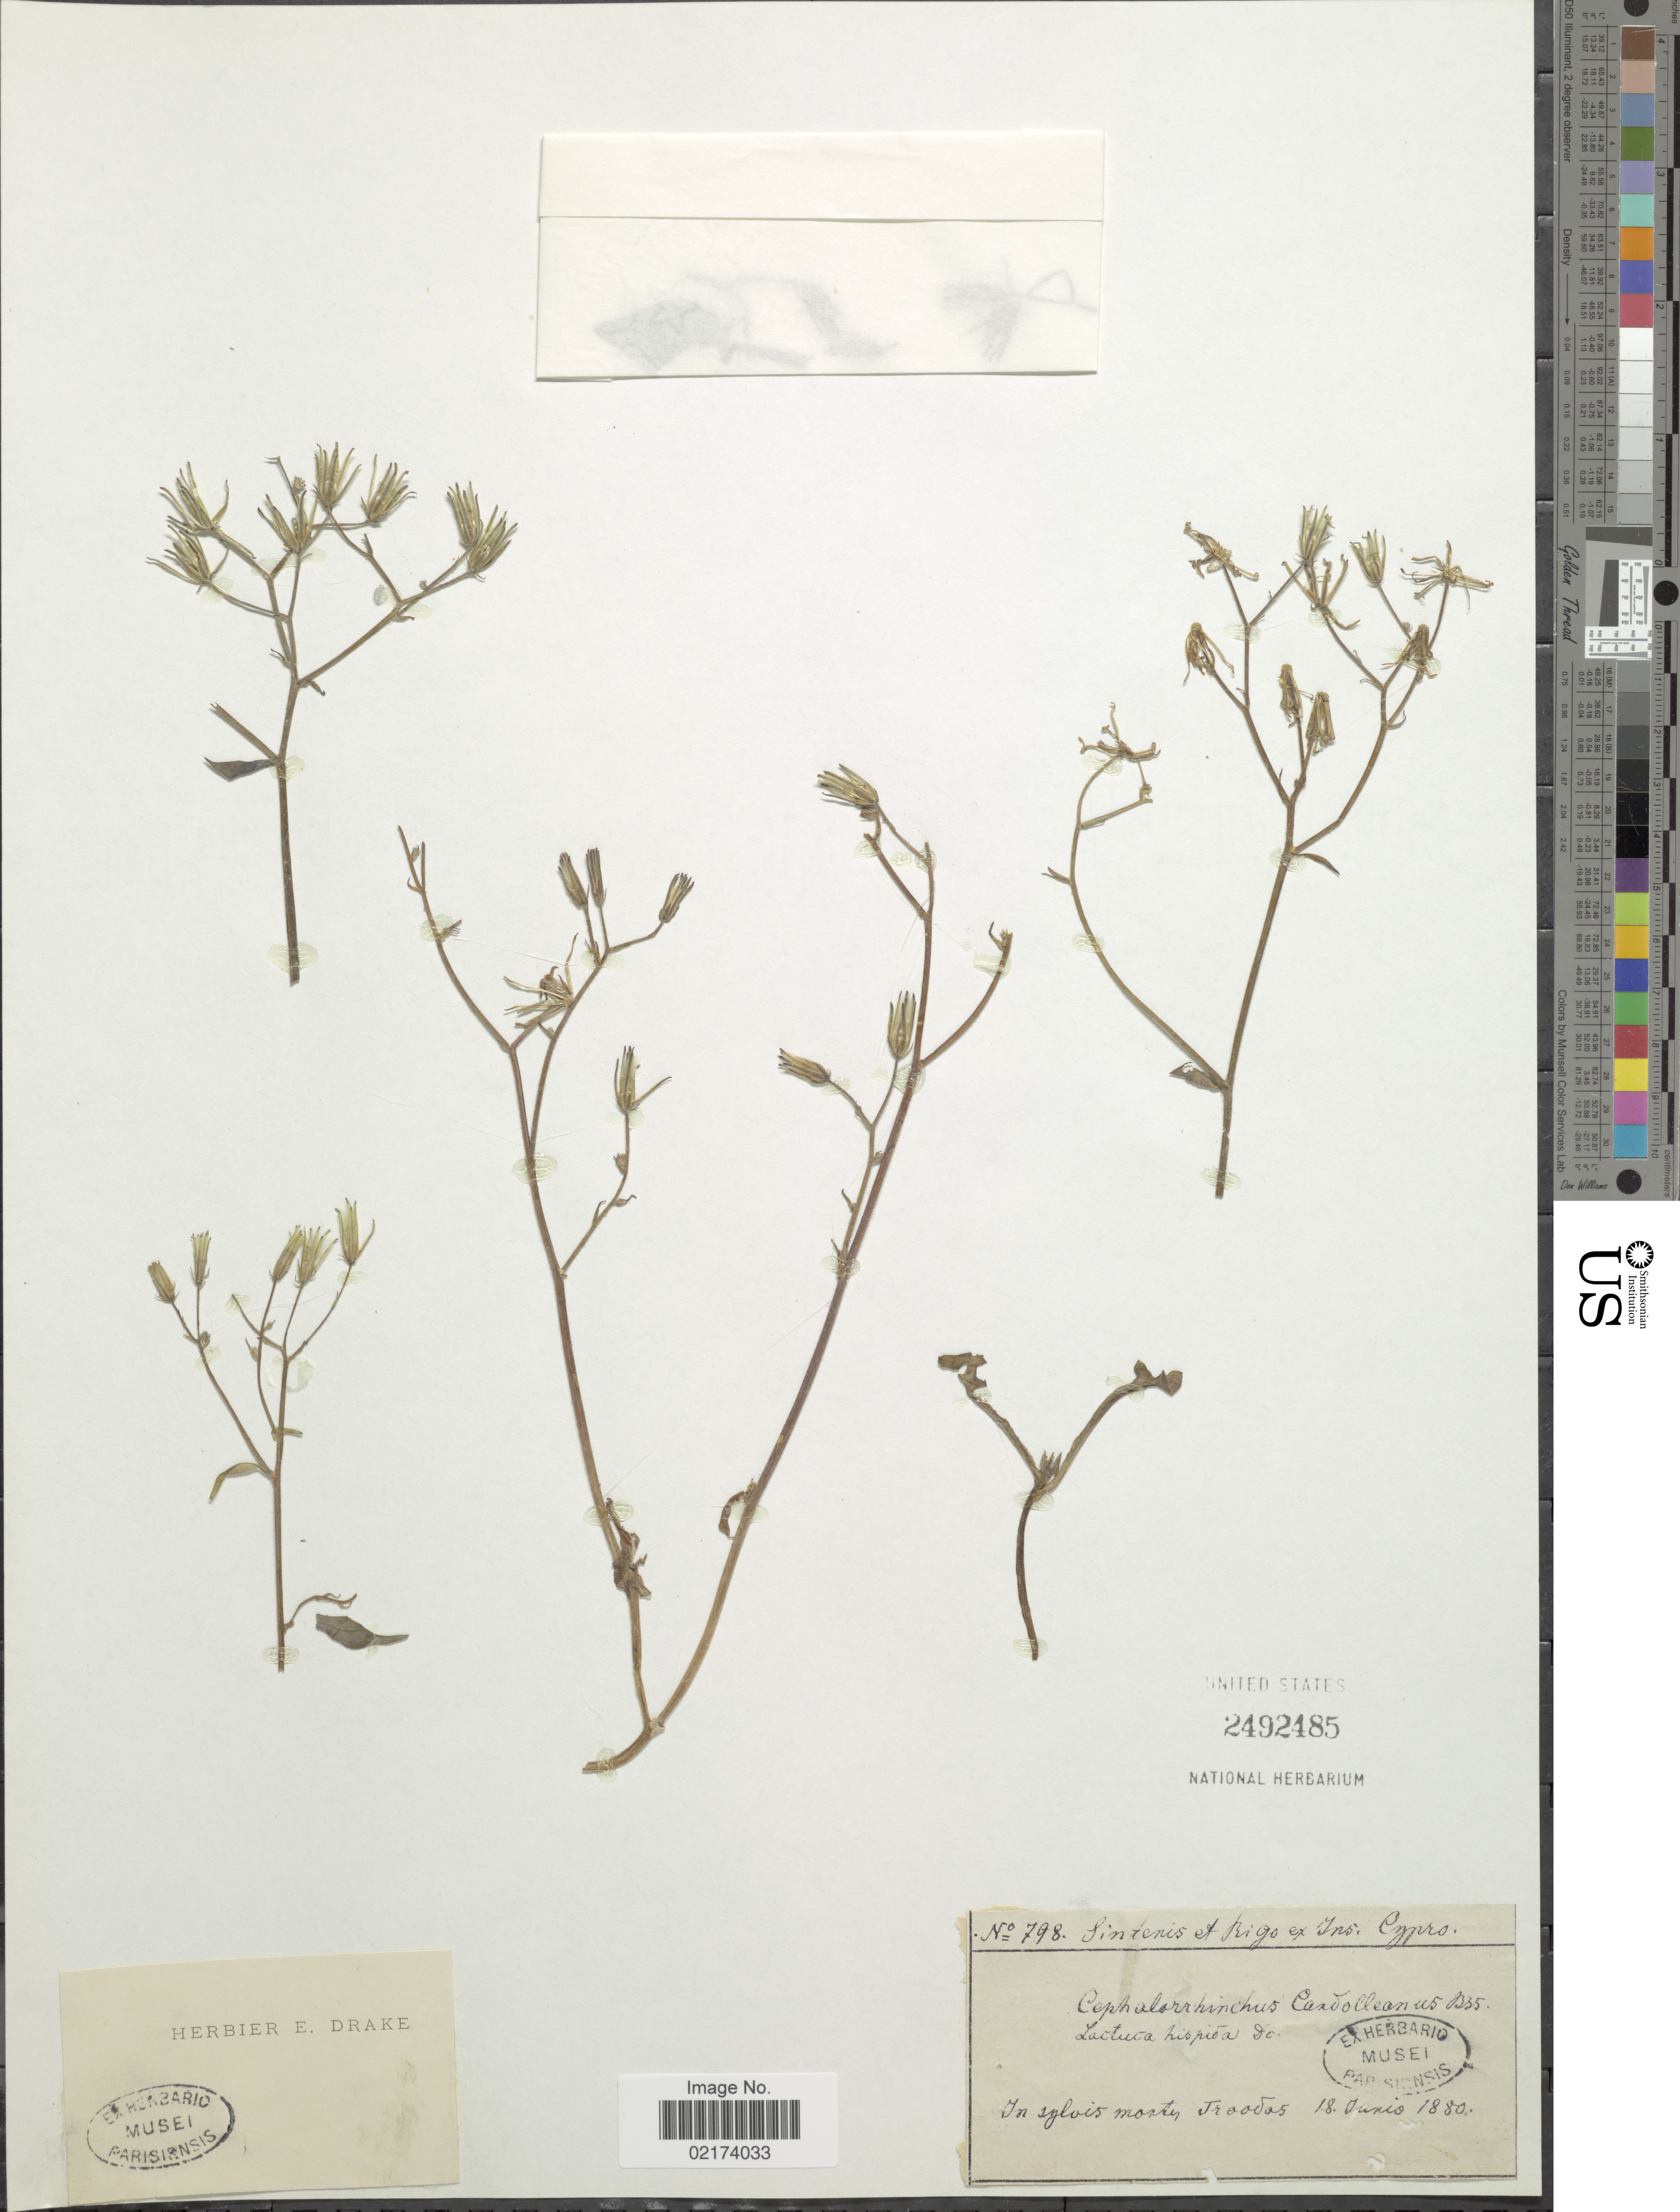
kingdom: Plantae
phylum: Tracheophyta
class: Magnoliopsida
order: Asterales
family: Asteraceae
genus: Lactuca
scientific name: Lactuca hispida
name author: DC.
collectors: -. Sintenis & -- Rigo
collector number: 798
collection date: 1880-06-18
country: Cyprus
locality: Ins. Cyprs., montes Traadas [interpreted]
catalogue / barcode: US 2492485